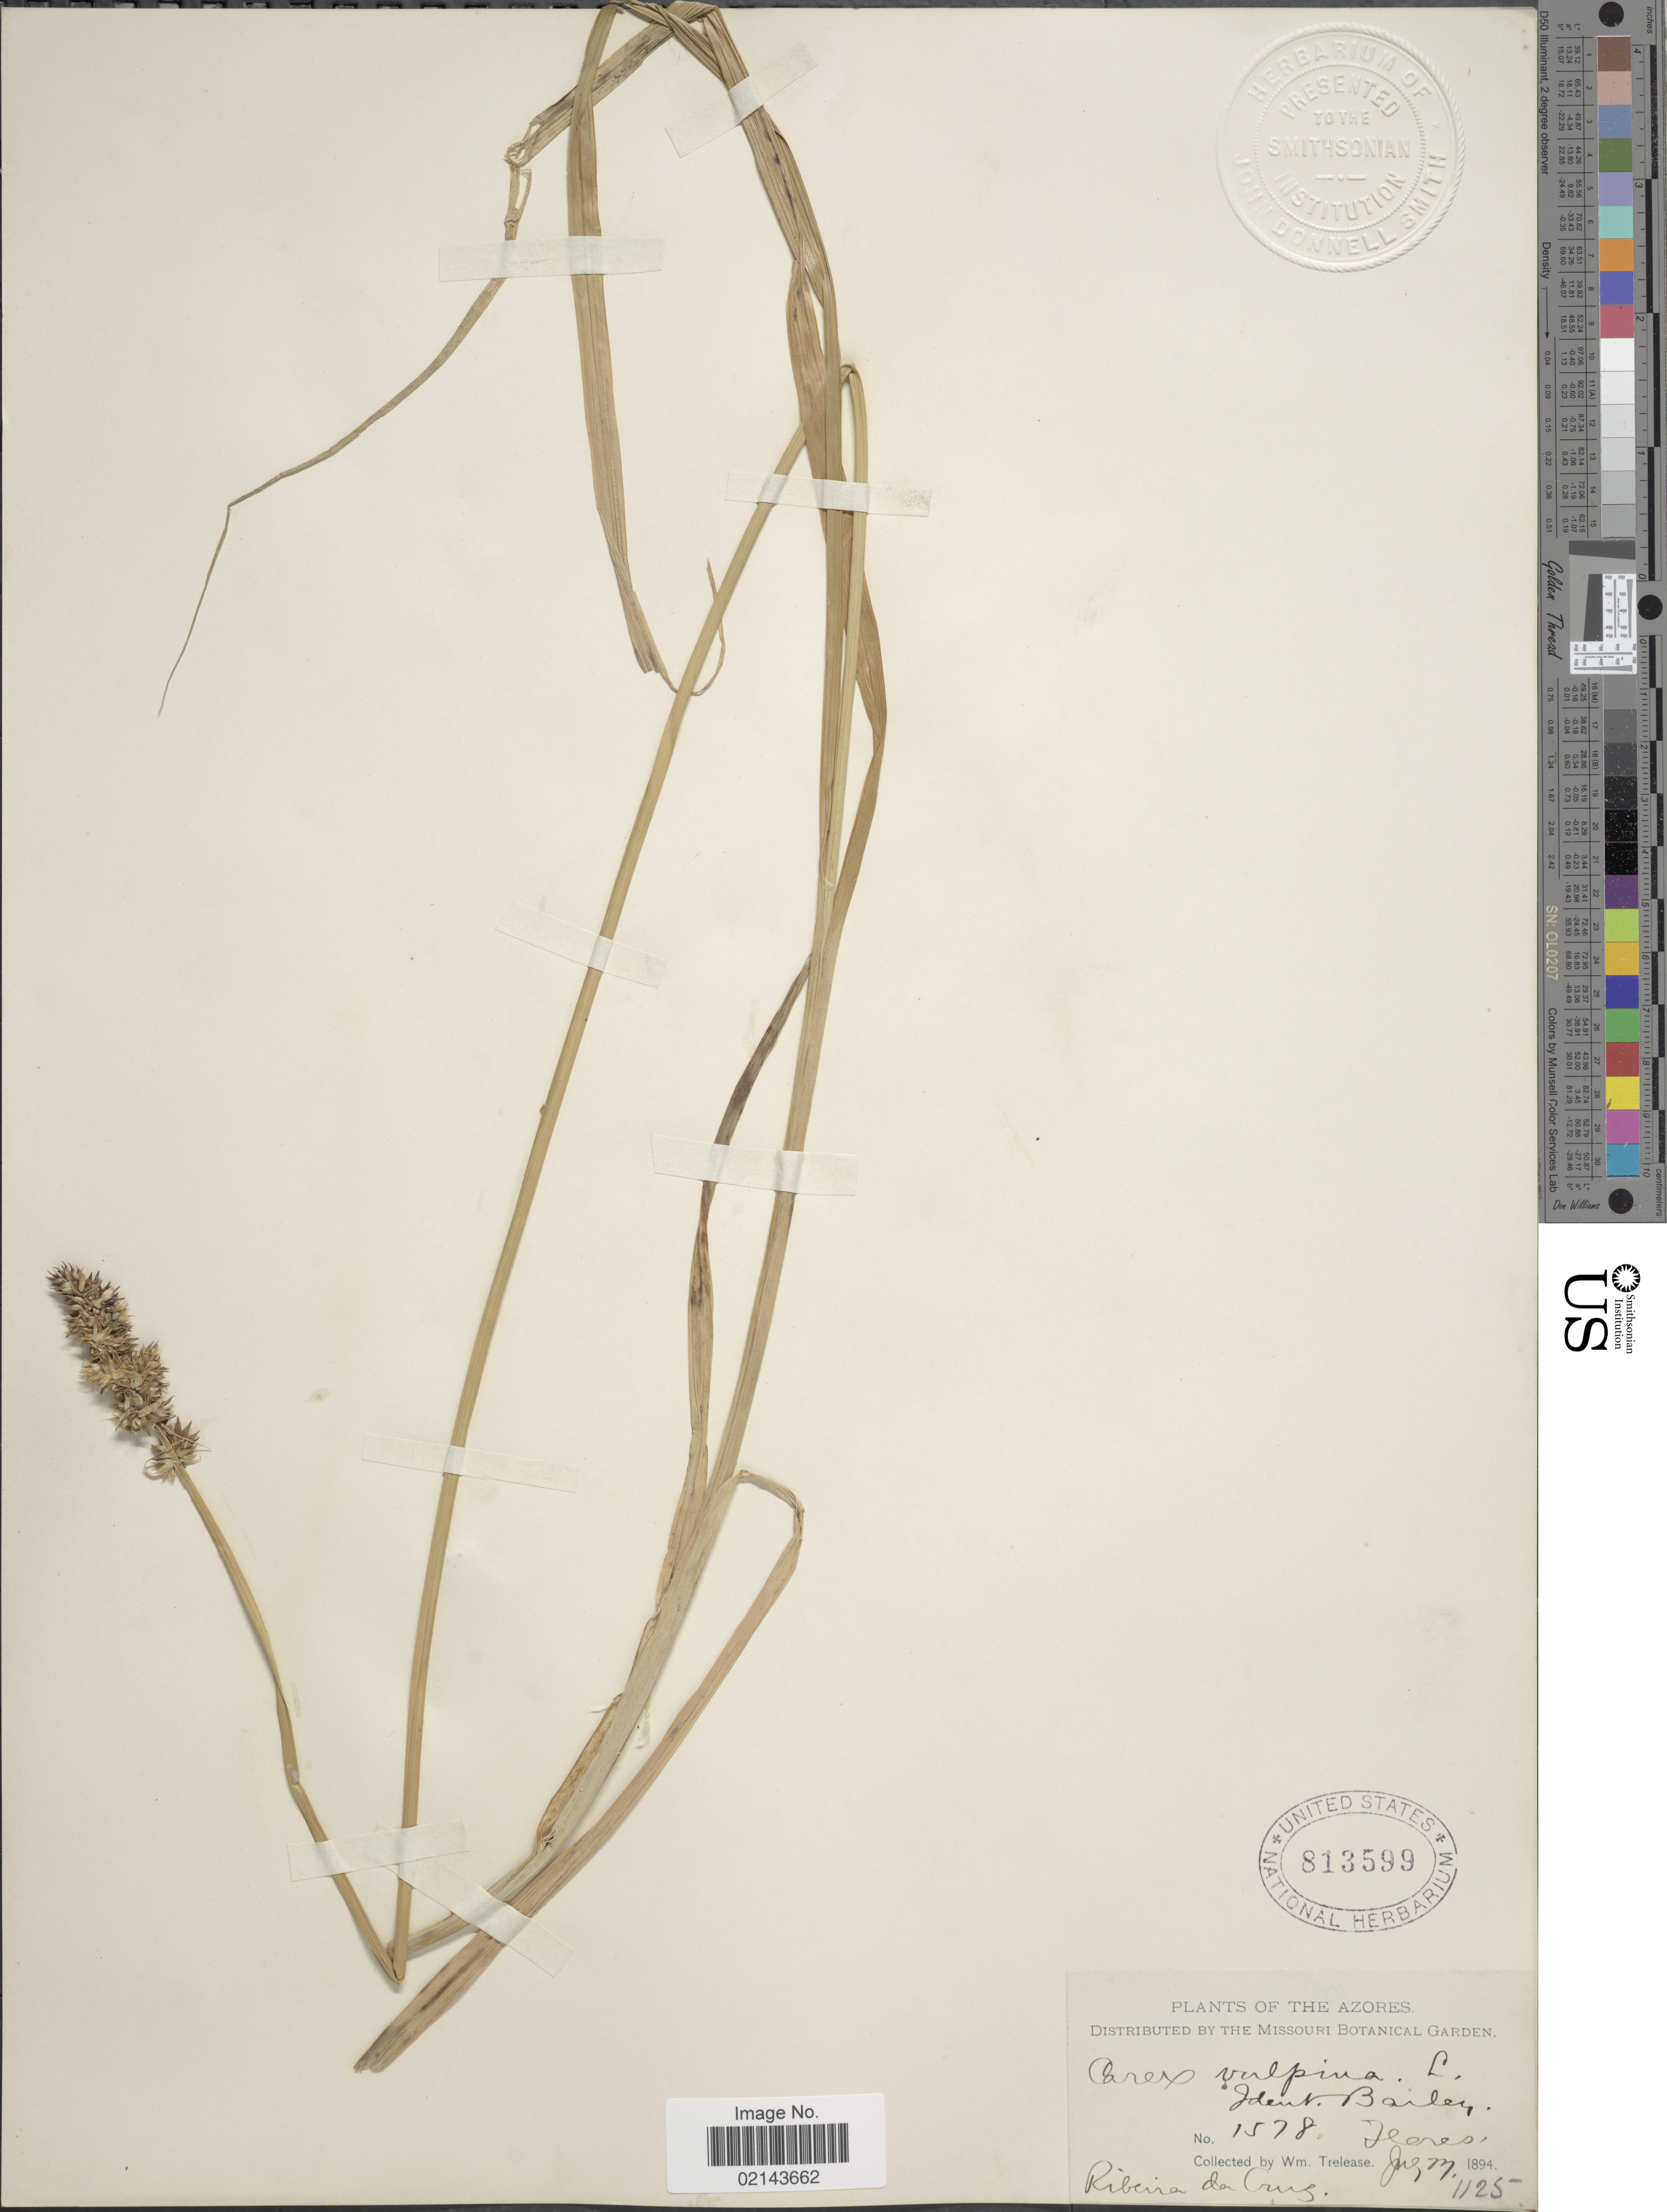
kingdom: Plantae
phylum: Tracheophyta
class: Liliopsida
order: Poales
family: Cyperaceae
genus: Carex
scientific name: Carex vulpina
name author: L.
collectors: W. Trelease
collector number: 1578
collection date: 1894-07-22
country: Portugal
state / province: Azores (Aut. Reg.)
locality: Flores, Ribeira da Cruz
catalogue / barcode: US 813599